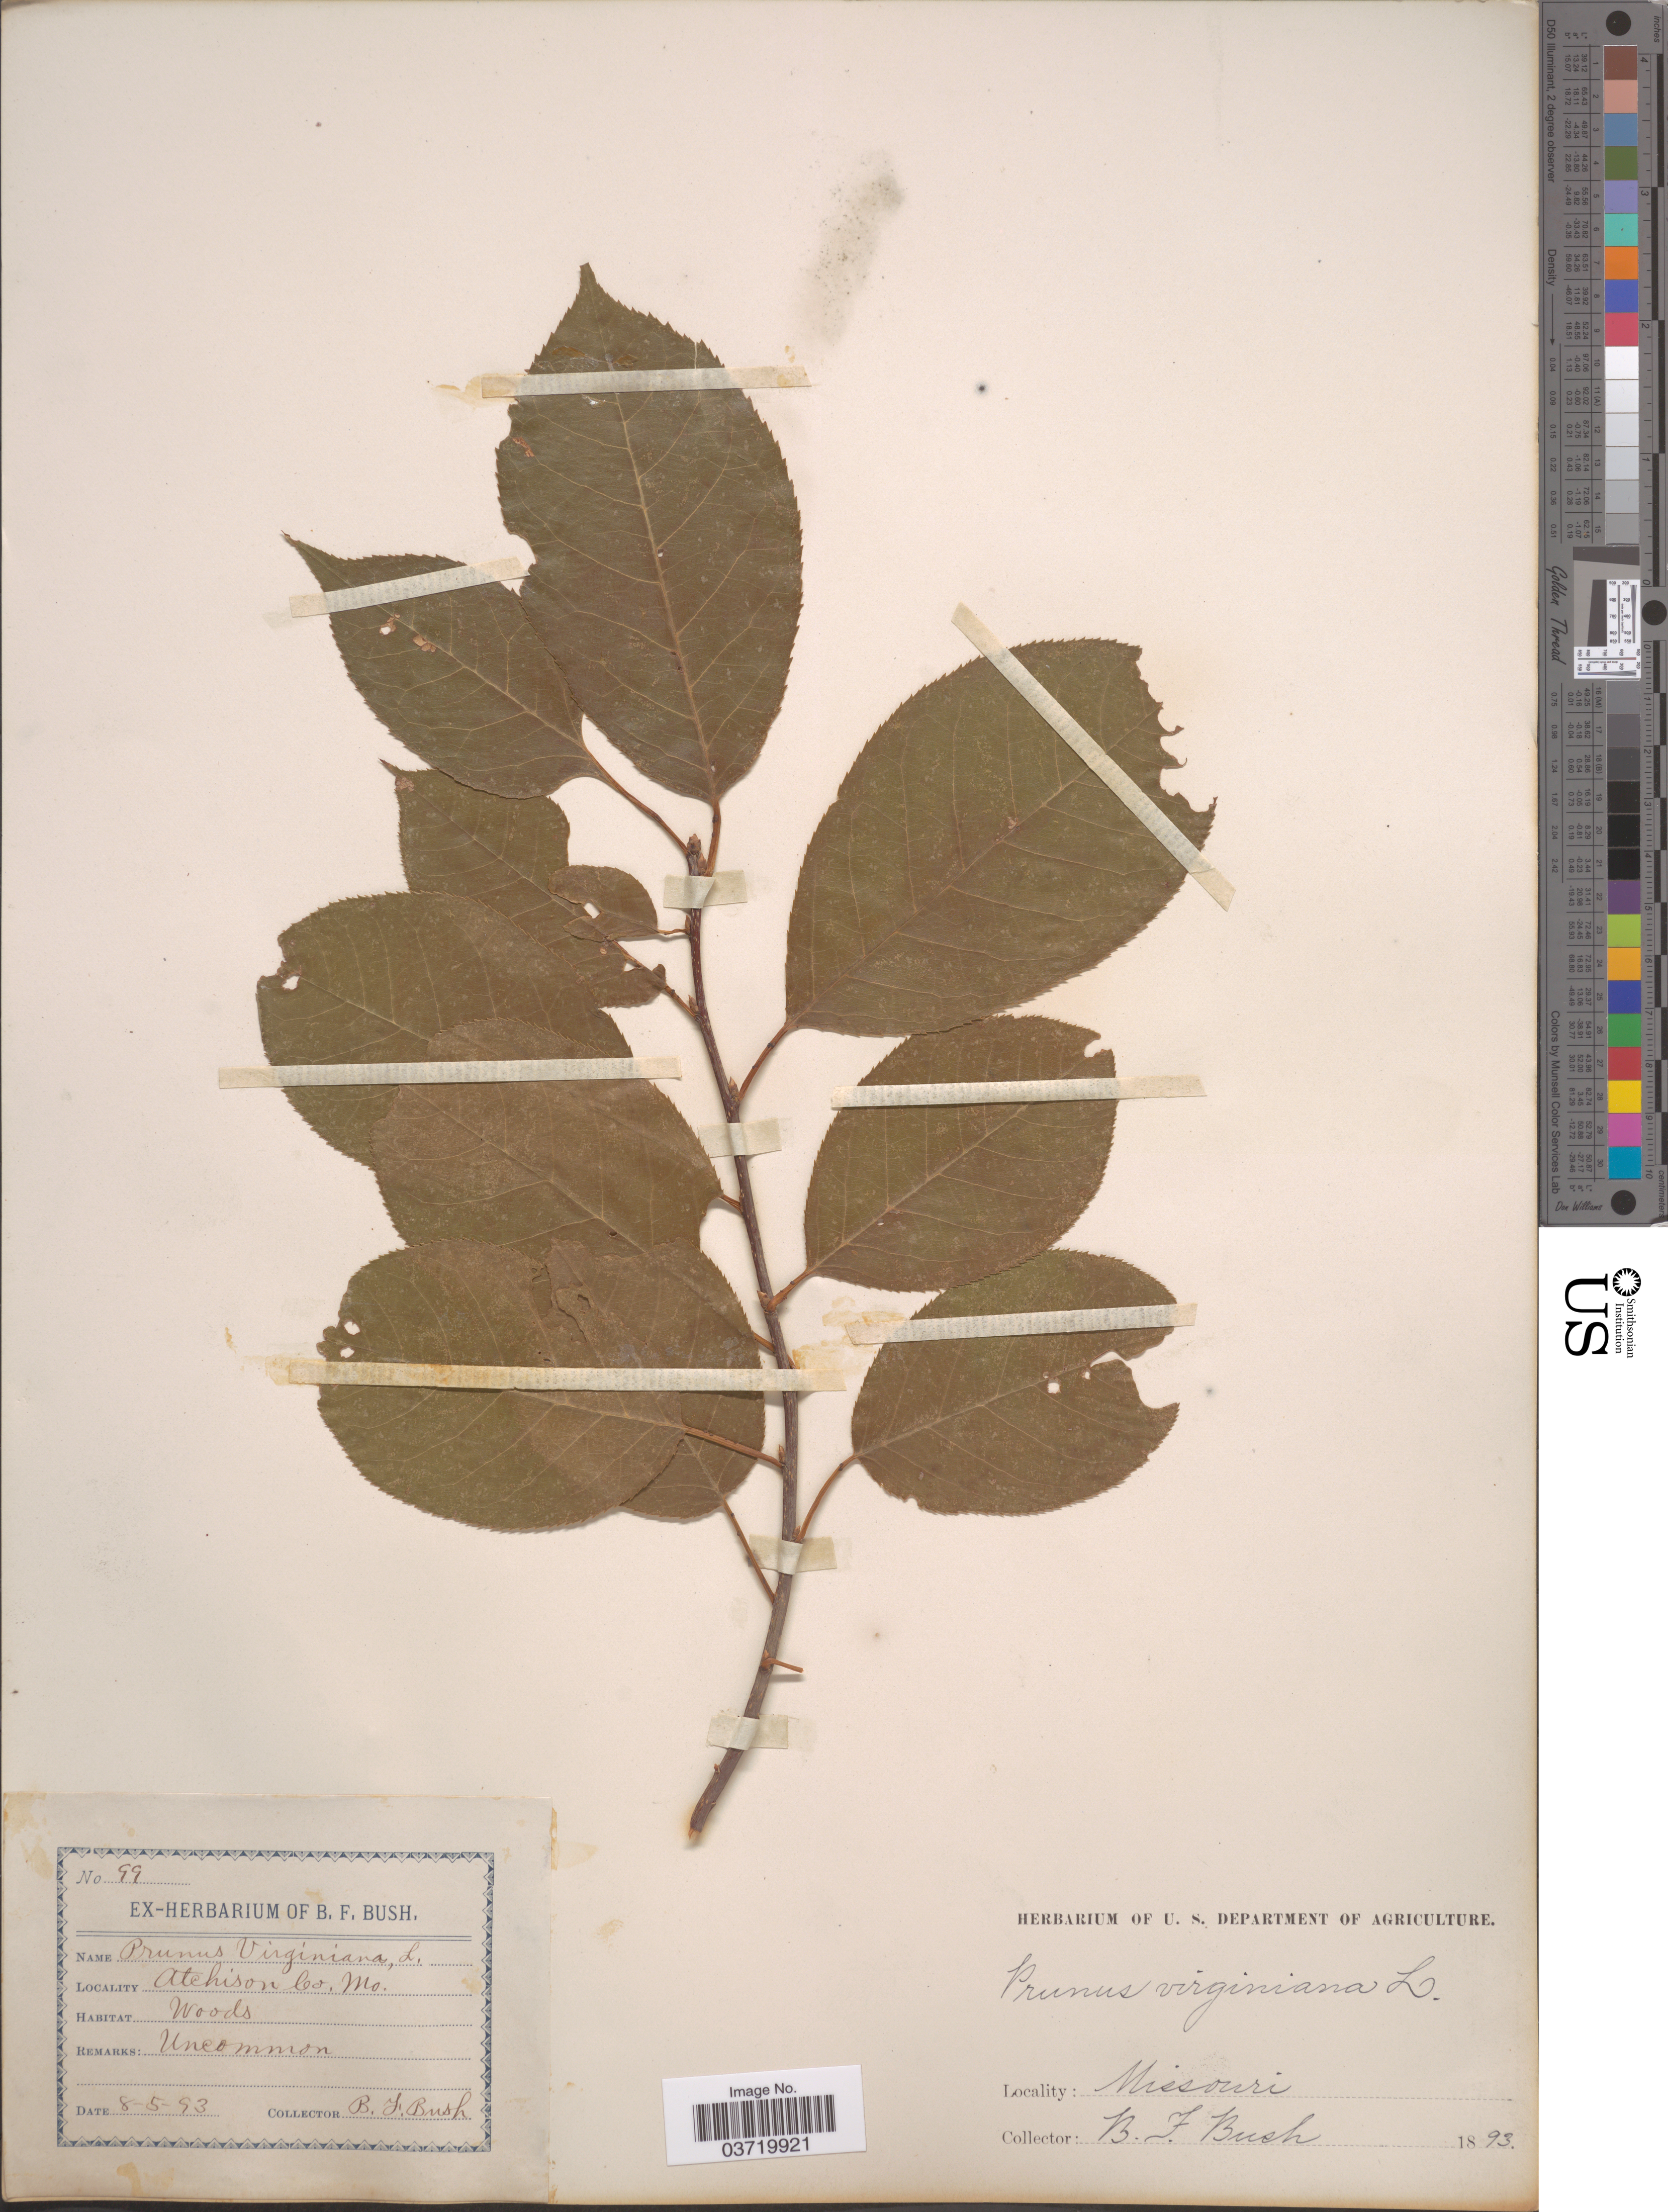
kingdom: Plantae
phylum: Tracheophyta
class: Magnoliopsida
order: Rosales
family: Rosaceae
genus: Prunus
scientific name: Prunus virginiana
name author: L.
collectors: B. F. Bush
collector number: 99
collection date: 1893-08-05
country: United States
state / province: Missouri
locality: Atchison Co.